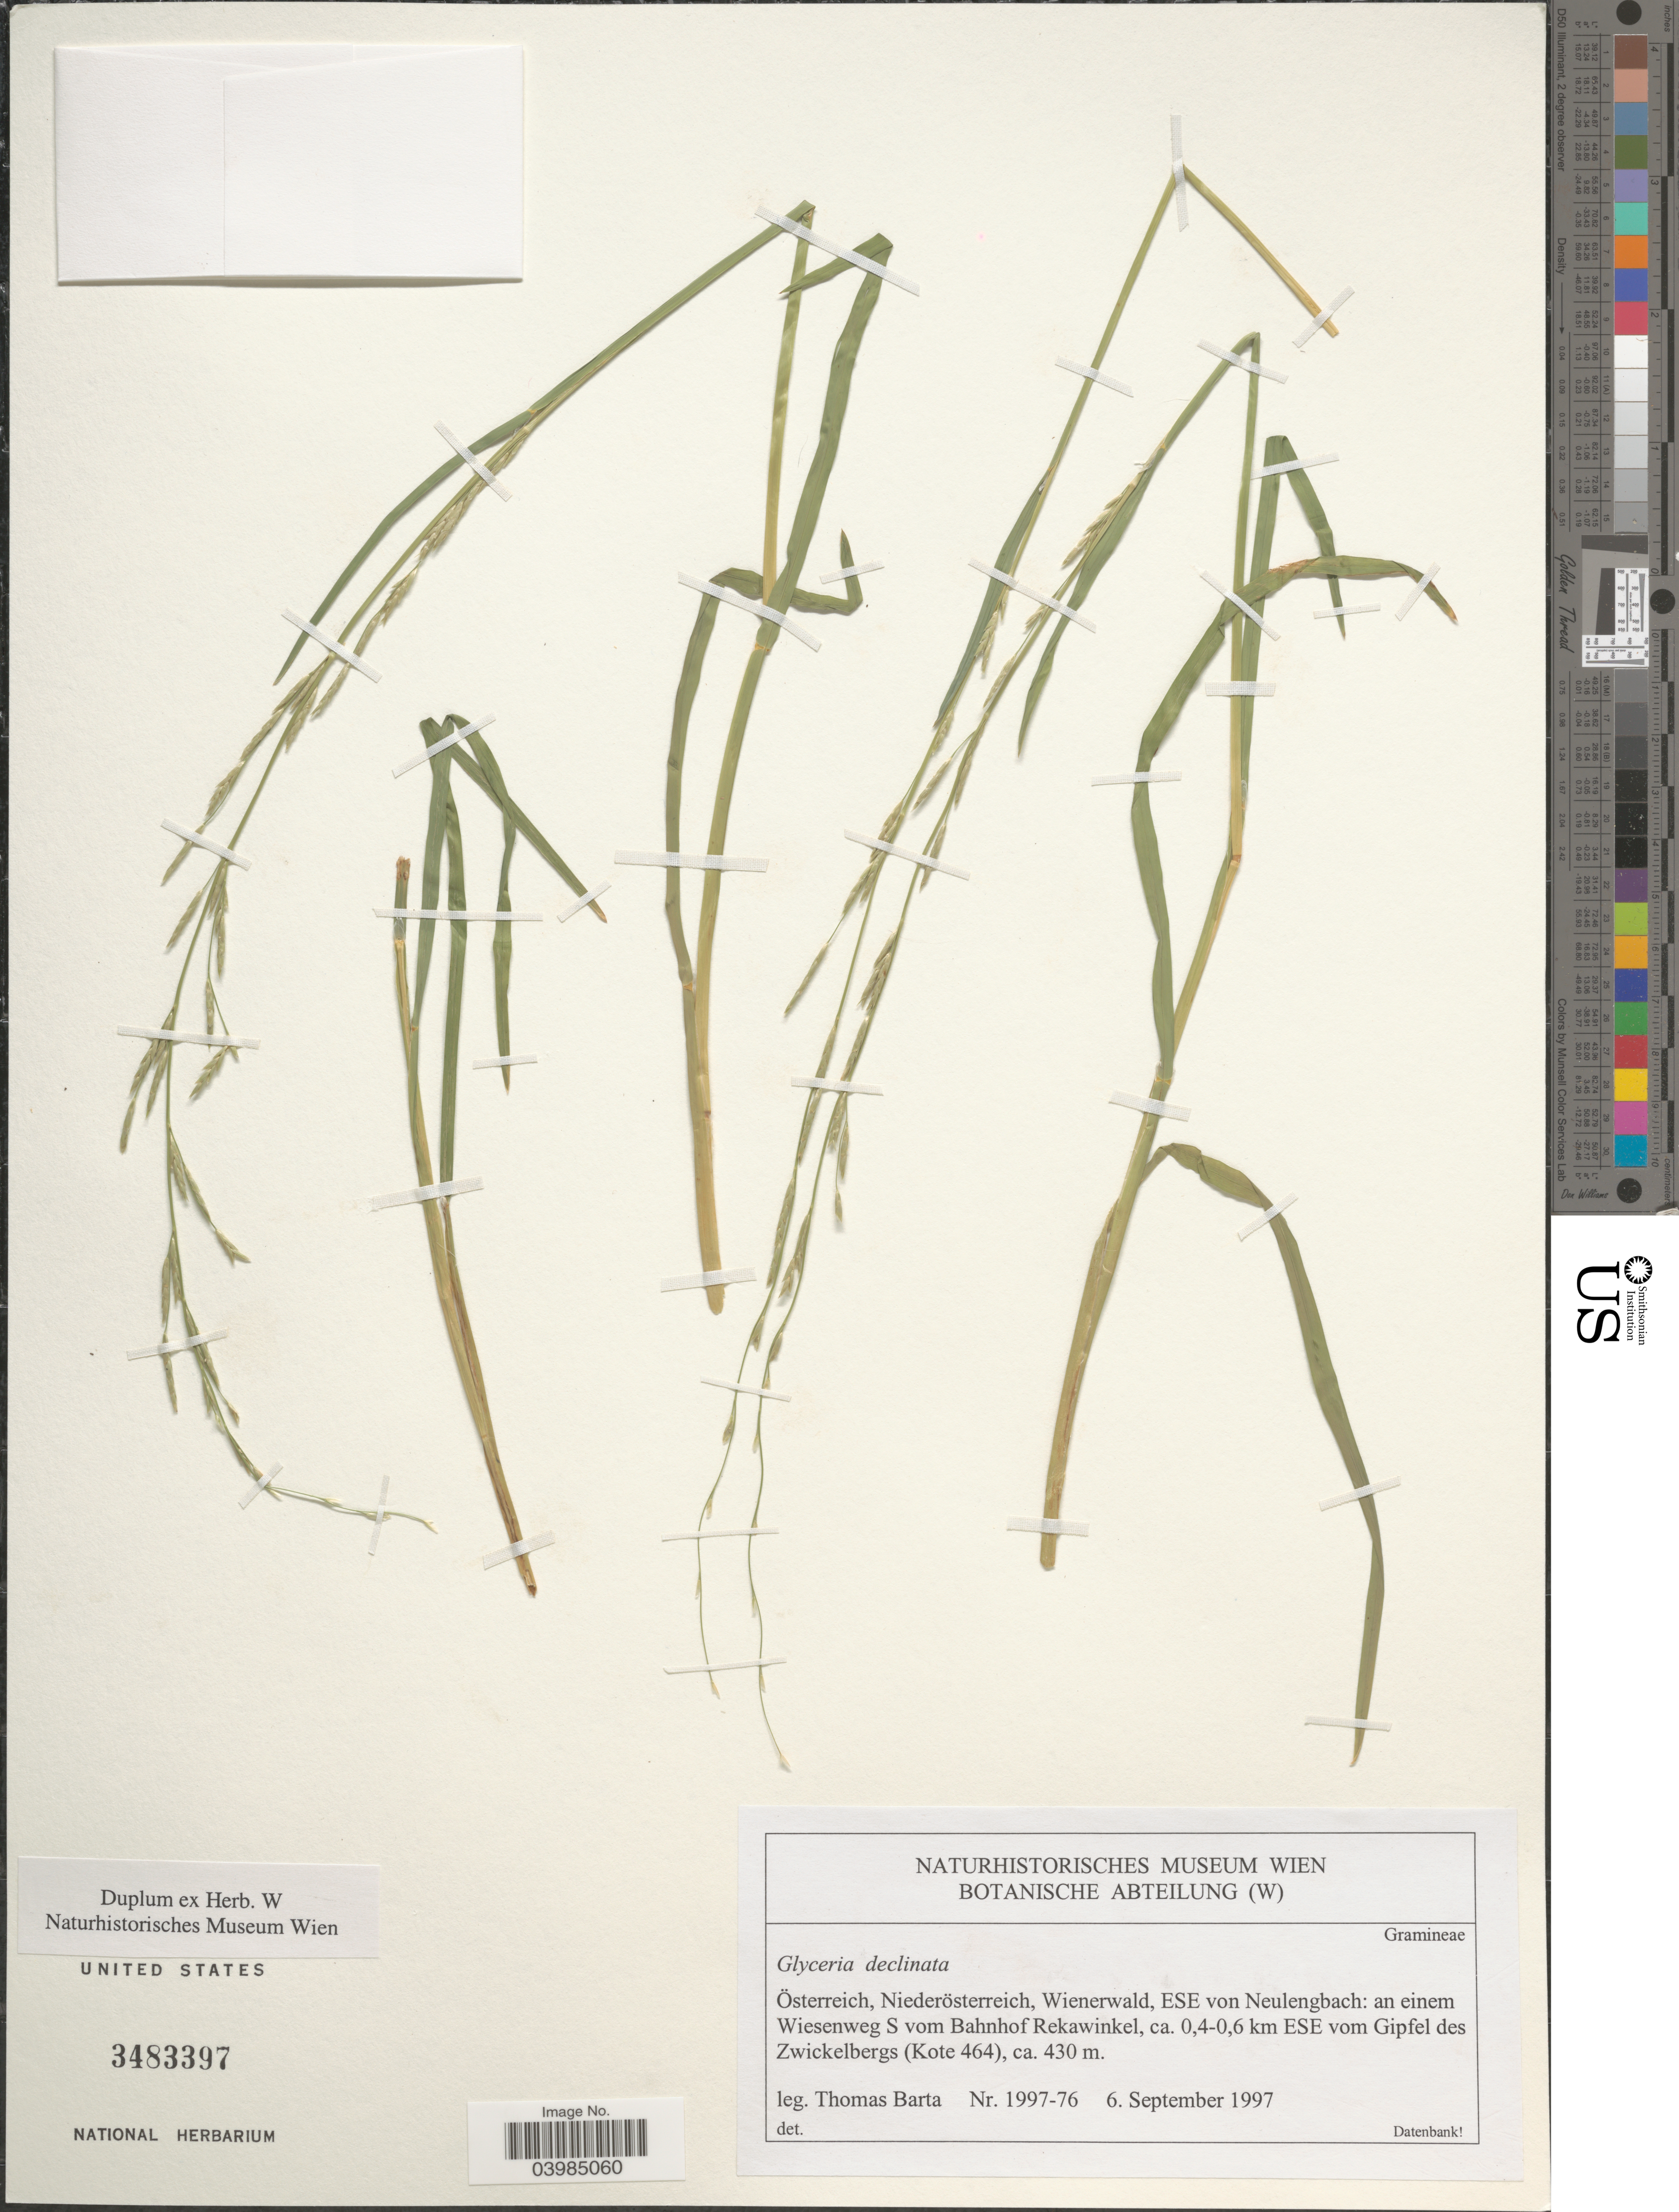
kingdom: Plantae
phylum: Tracheophyta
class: Liliopsida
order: Poales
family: Poaceae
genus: Glyceria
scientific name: Glyceria declinata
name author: Bréb.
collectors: T. Barta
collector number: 1997-76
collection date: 1997-09-06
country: Austria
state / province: Niederosterreich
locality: Österreich, Wienerwald, ESE von Neulengbach: an einem Wiesenweg S vom Bahnhof Rekawinkel, ca. 0,4-0,6 km ESE vom Gipfel des Zwickelbergs (Kote 464).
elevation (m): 430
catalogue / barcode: US 3483397